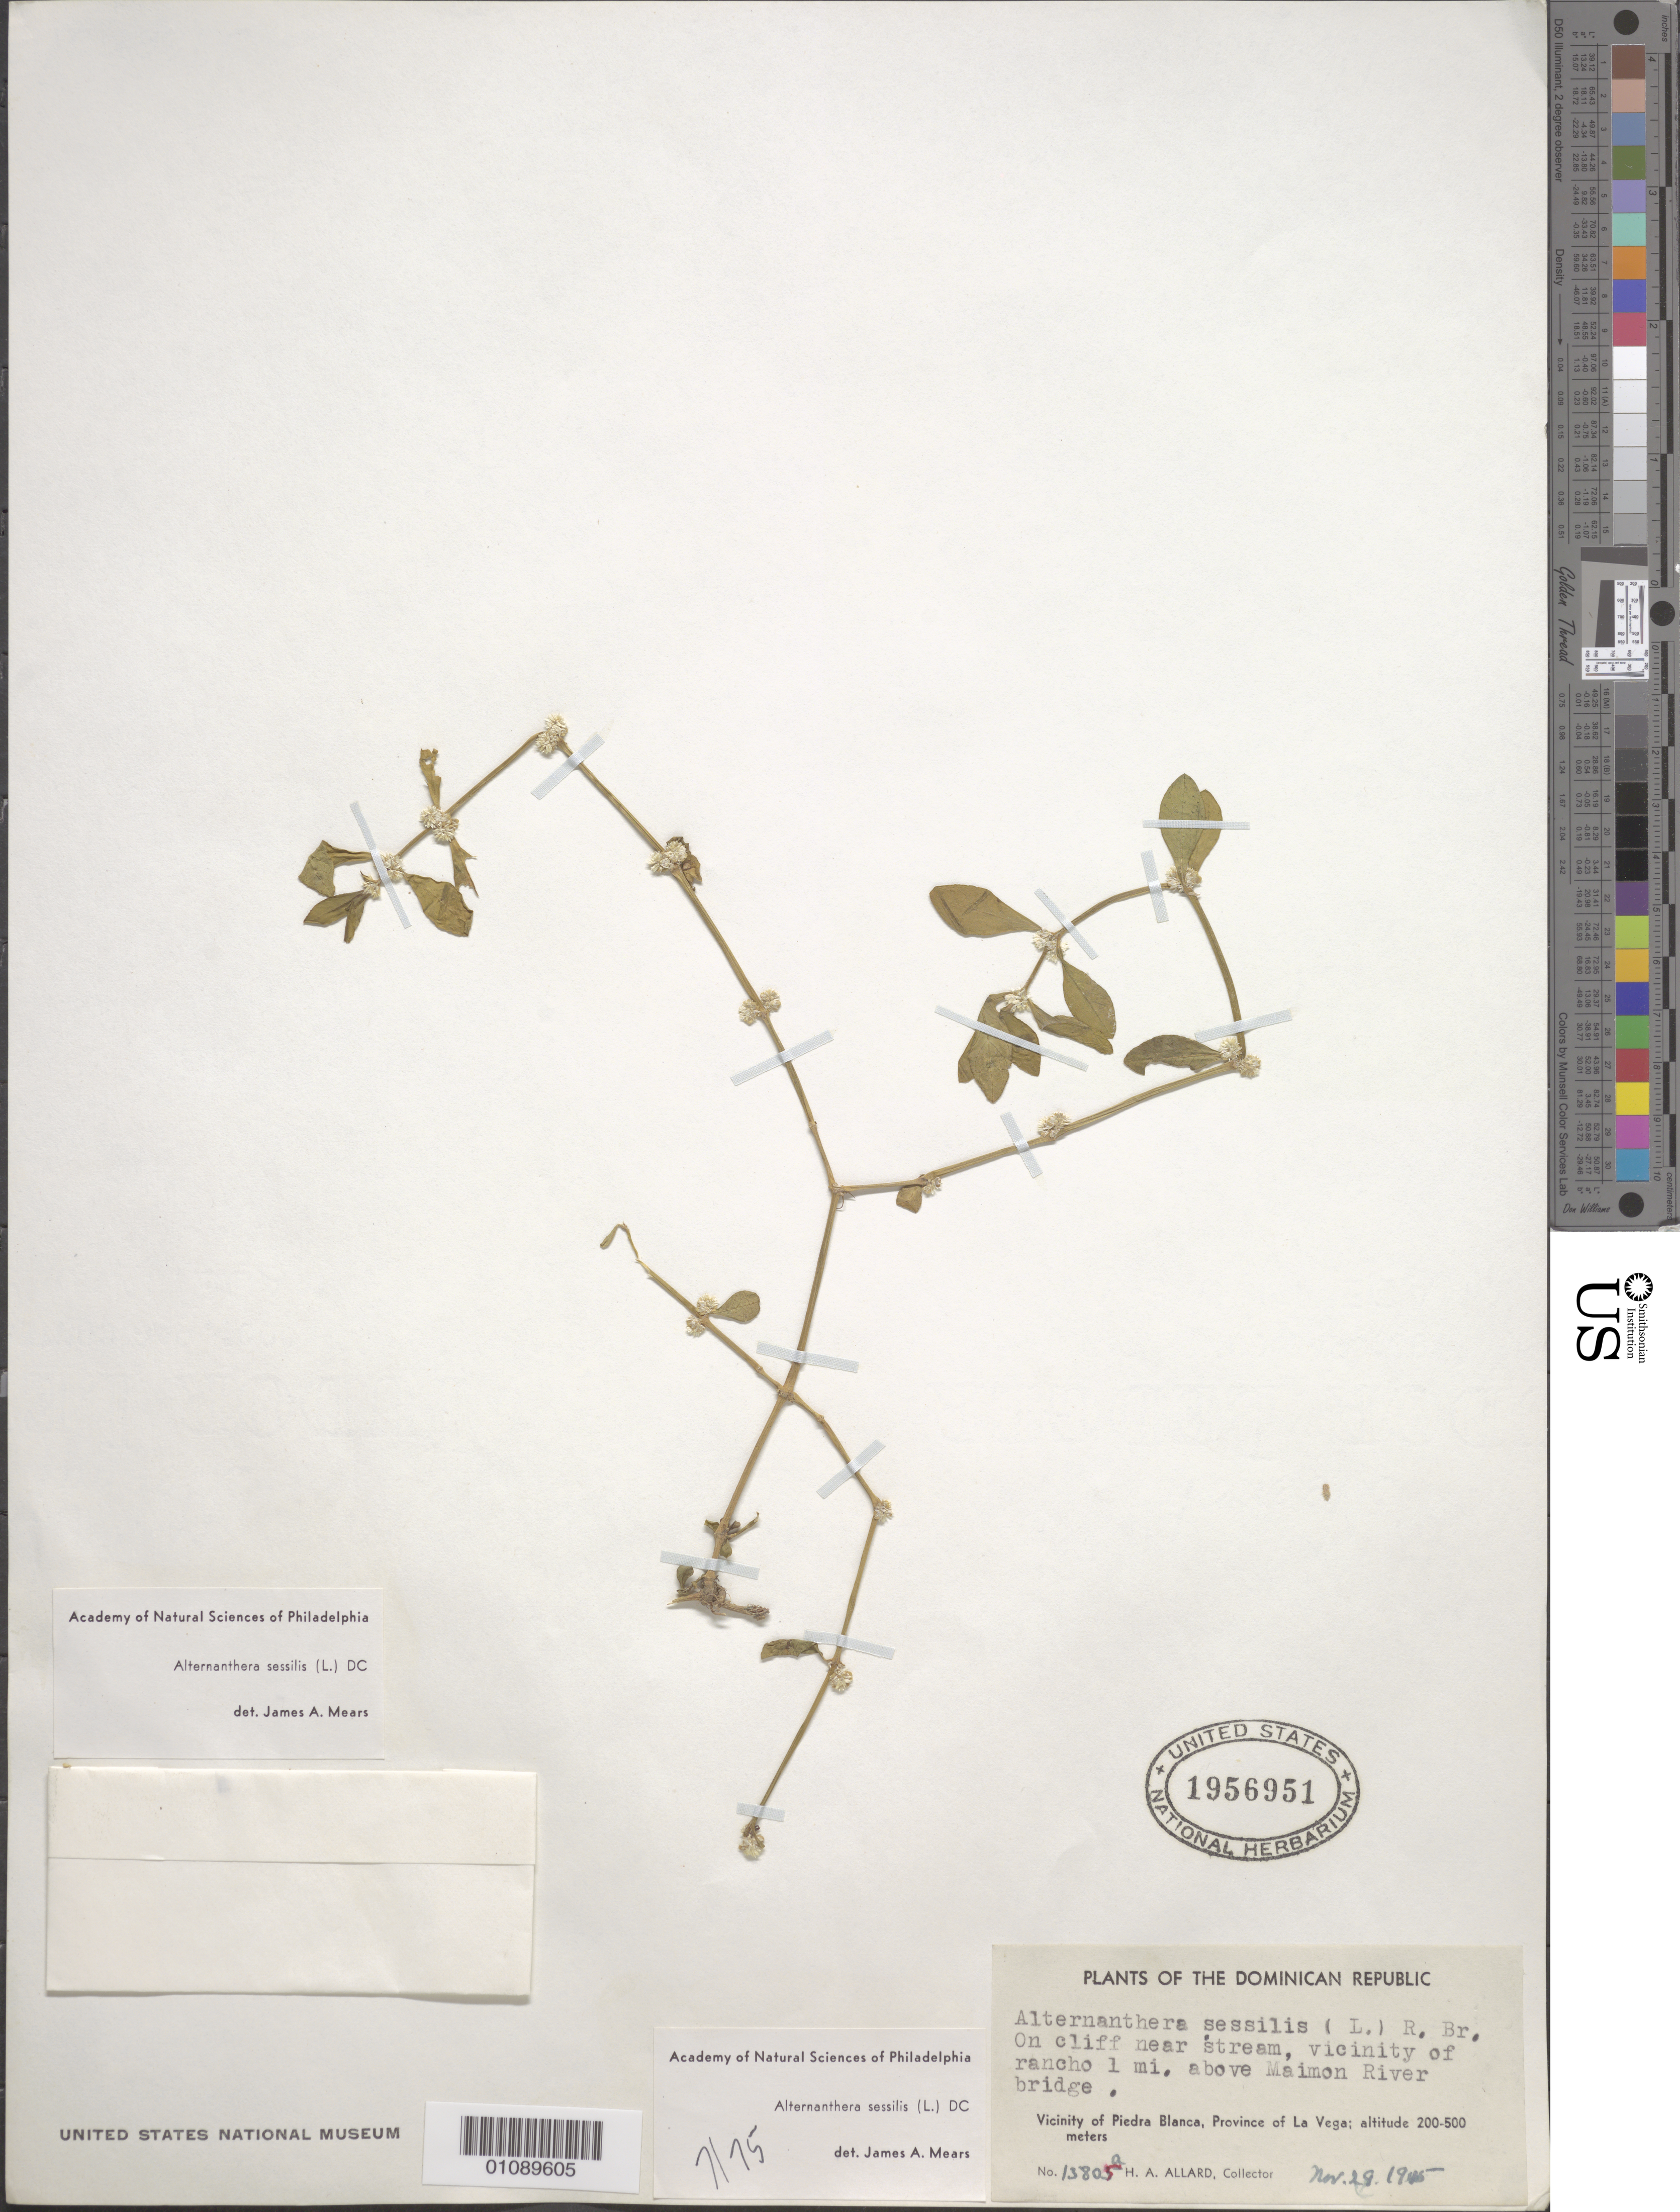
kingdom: Plantae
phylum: Tracheophyta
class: Magnoliopsida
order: Caryophyllales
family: Amaranthaceae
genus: Alternanthera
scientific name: Alternanthera sessilis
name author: (L.) DC.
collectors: H. A. Allard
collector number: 13805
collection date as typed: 29 Nov 1945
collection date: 1945-11-29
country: Dominican Republic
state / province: La Vega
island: Hispaniola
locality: Vicinity of Piedra Blanca. Vicinity of rancho 1 mi above Maimon River bridge.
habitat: on cliff near stream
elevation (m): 200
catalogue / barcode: US 1956951